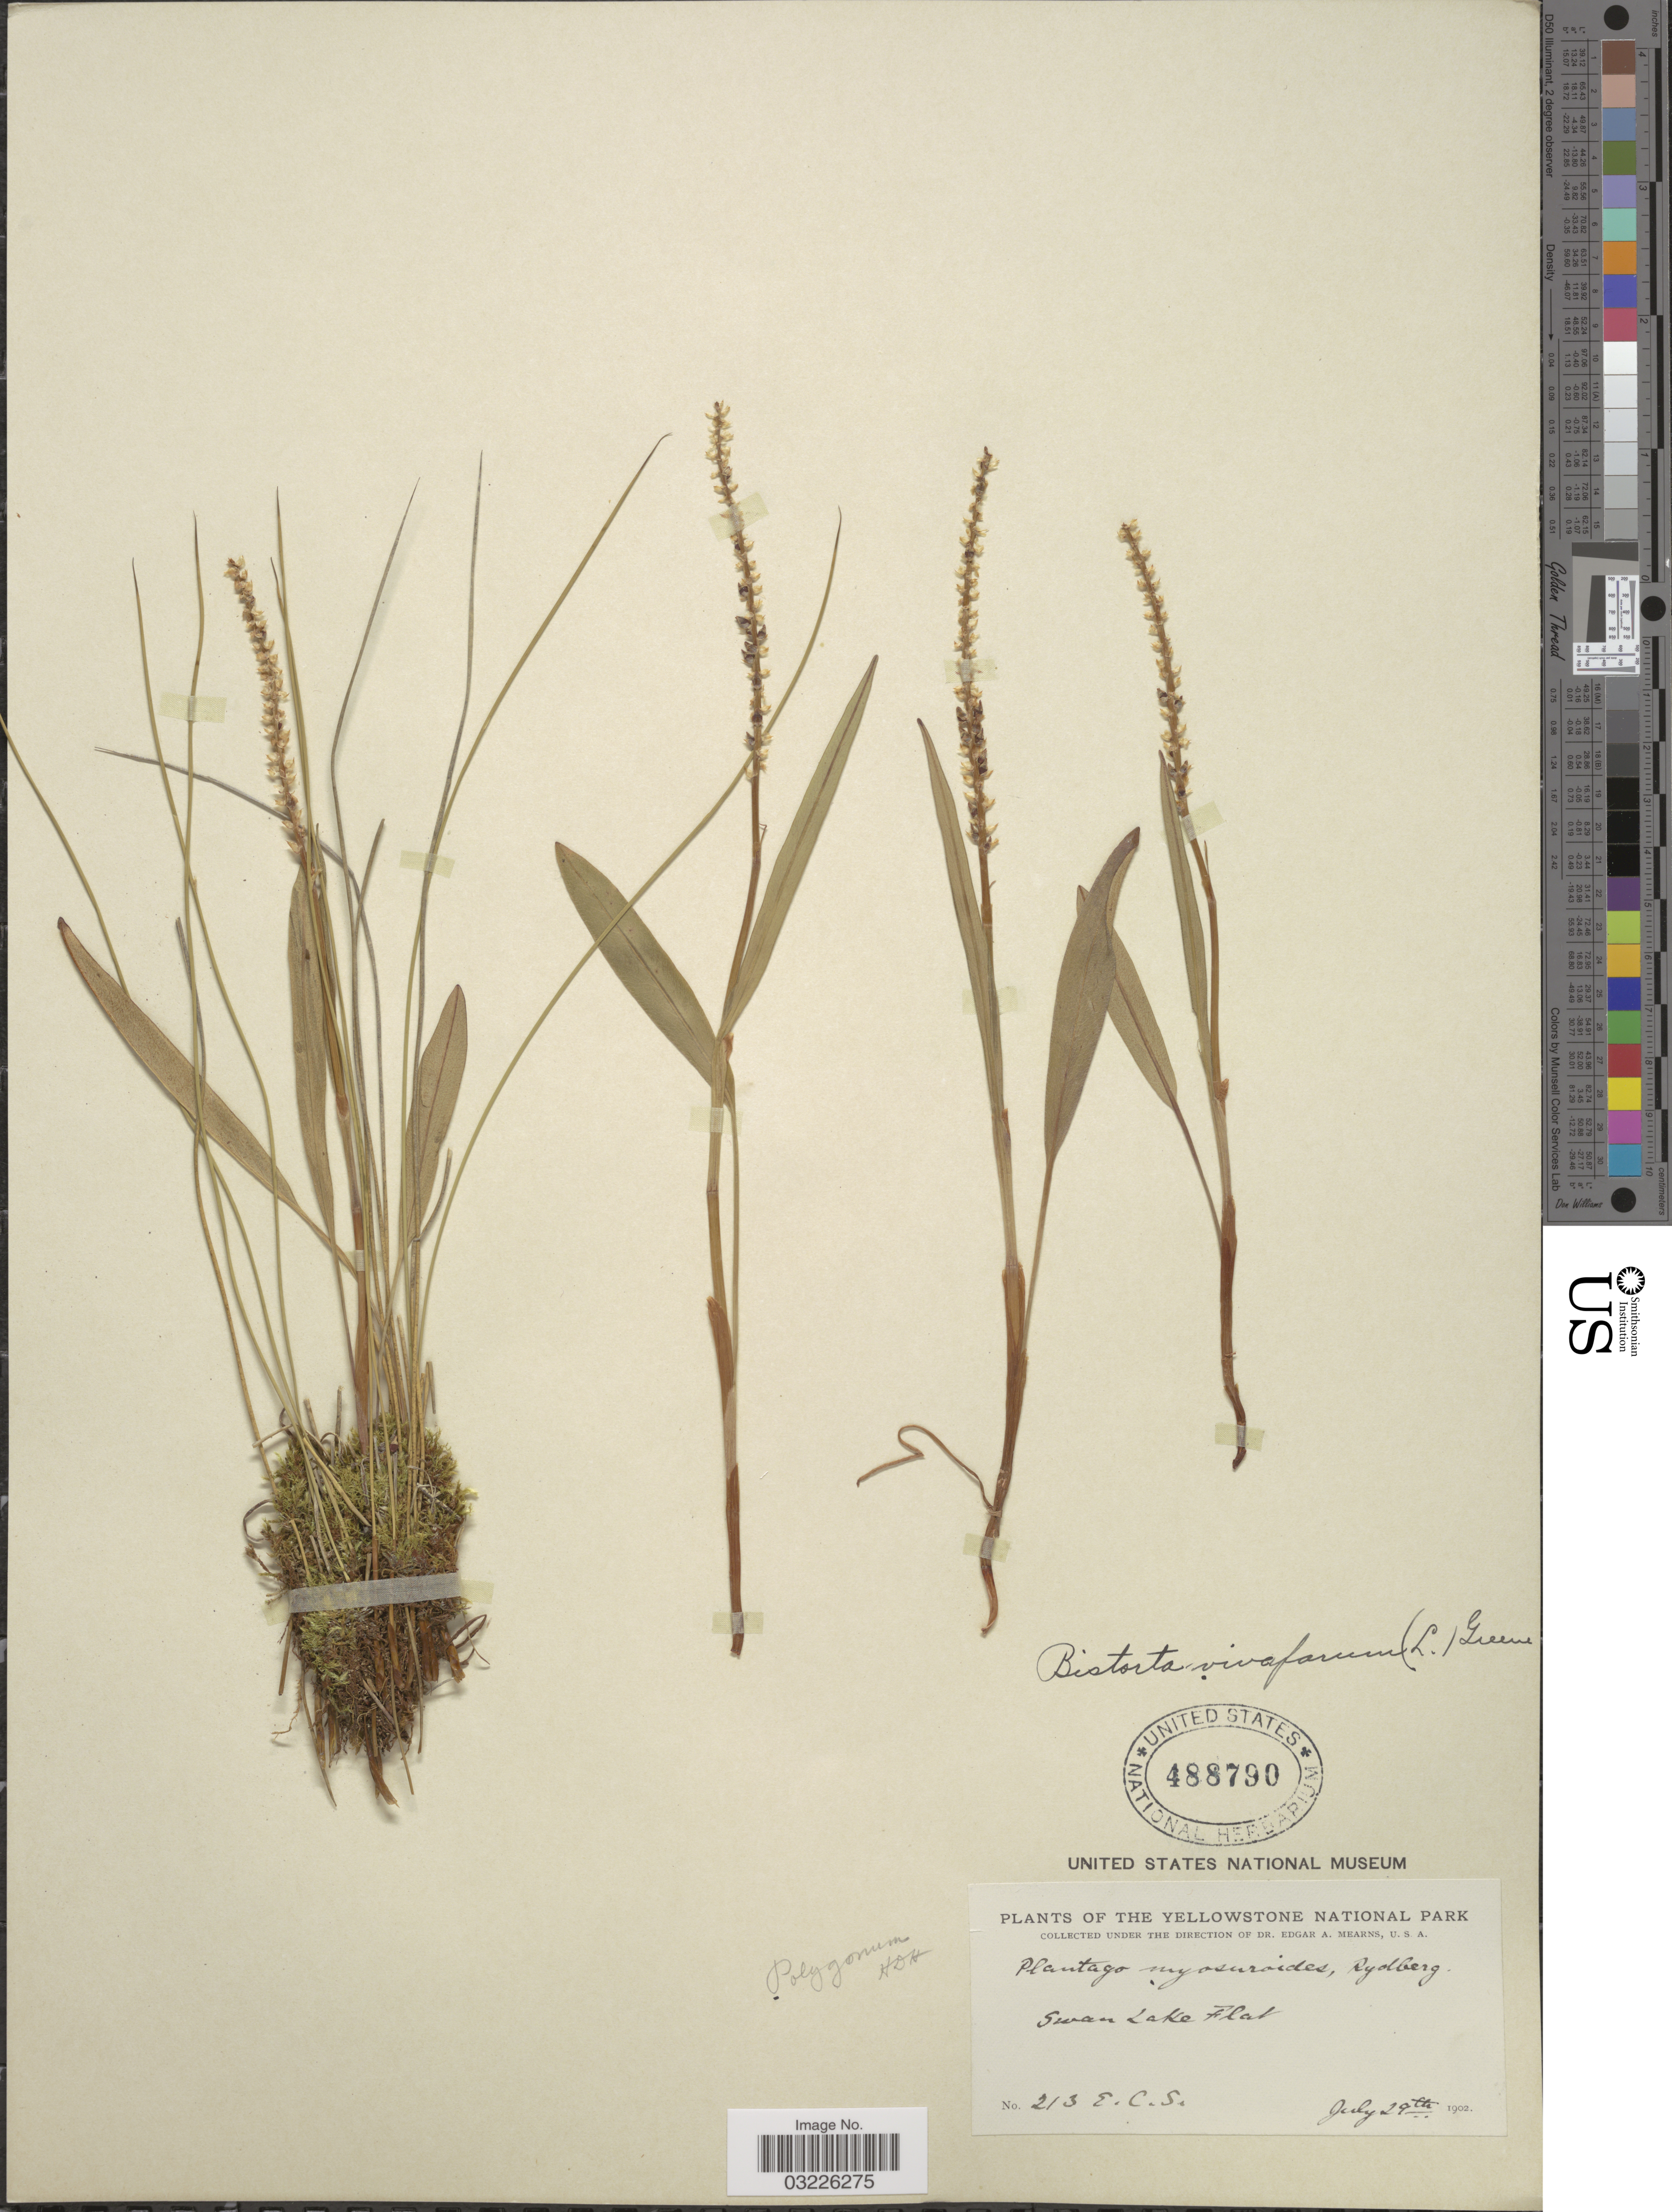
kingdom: Plantae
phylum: Tracheophyta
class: Magnoliopsida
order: Caryophyllales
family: Polygonaceae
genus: Bistorta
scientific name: Bistorta vivipara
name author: (L.) Delarbre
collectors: E. C. Smith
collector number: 213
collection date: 1902-07-29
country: United States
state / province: Wyoming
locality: The Yellowstone National Park, Swan Lake Flat.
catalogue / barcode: US 488790